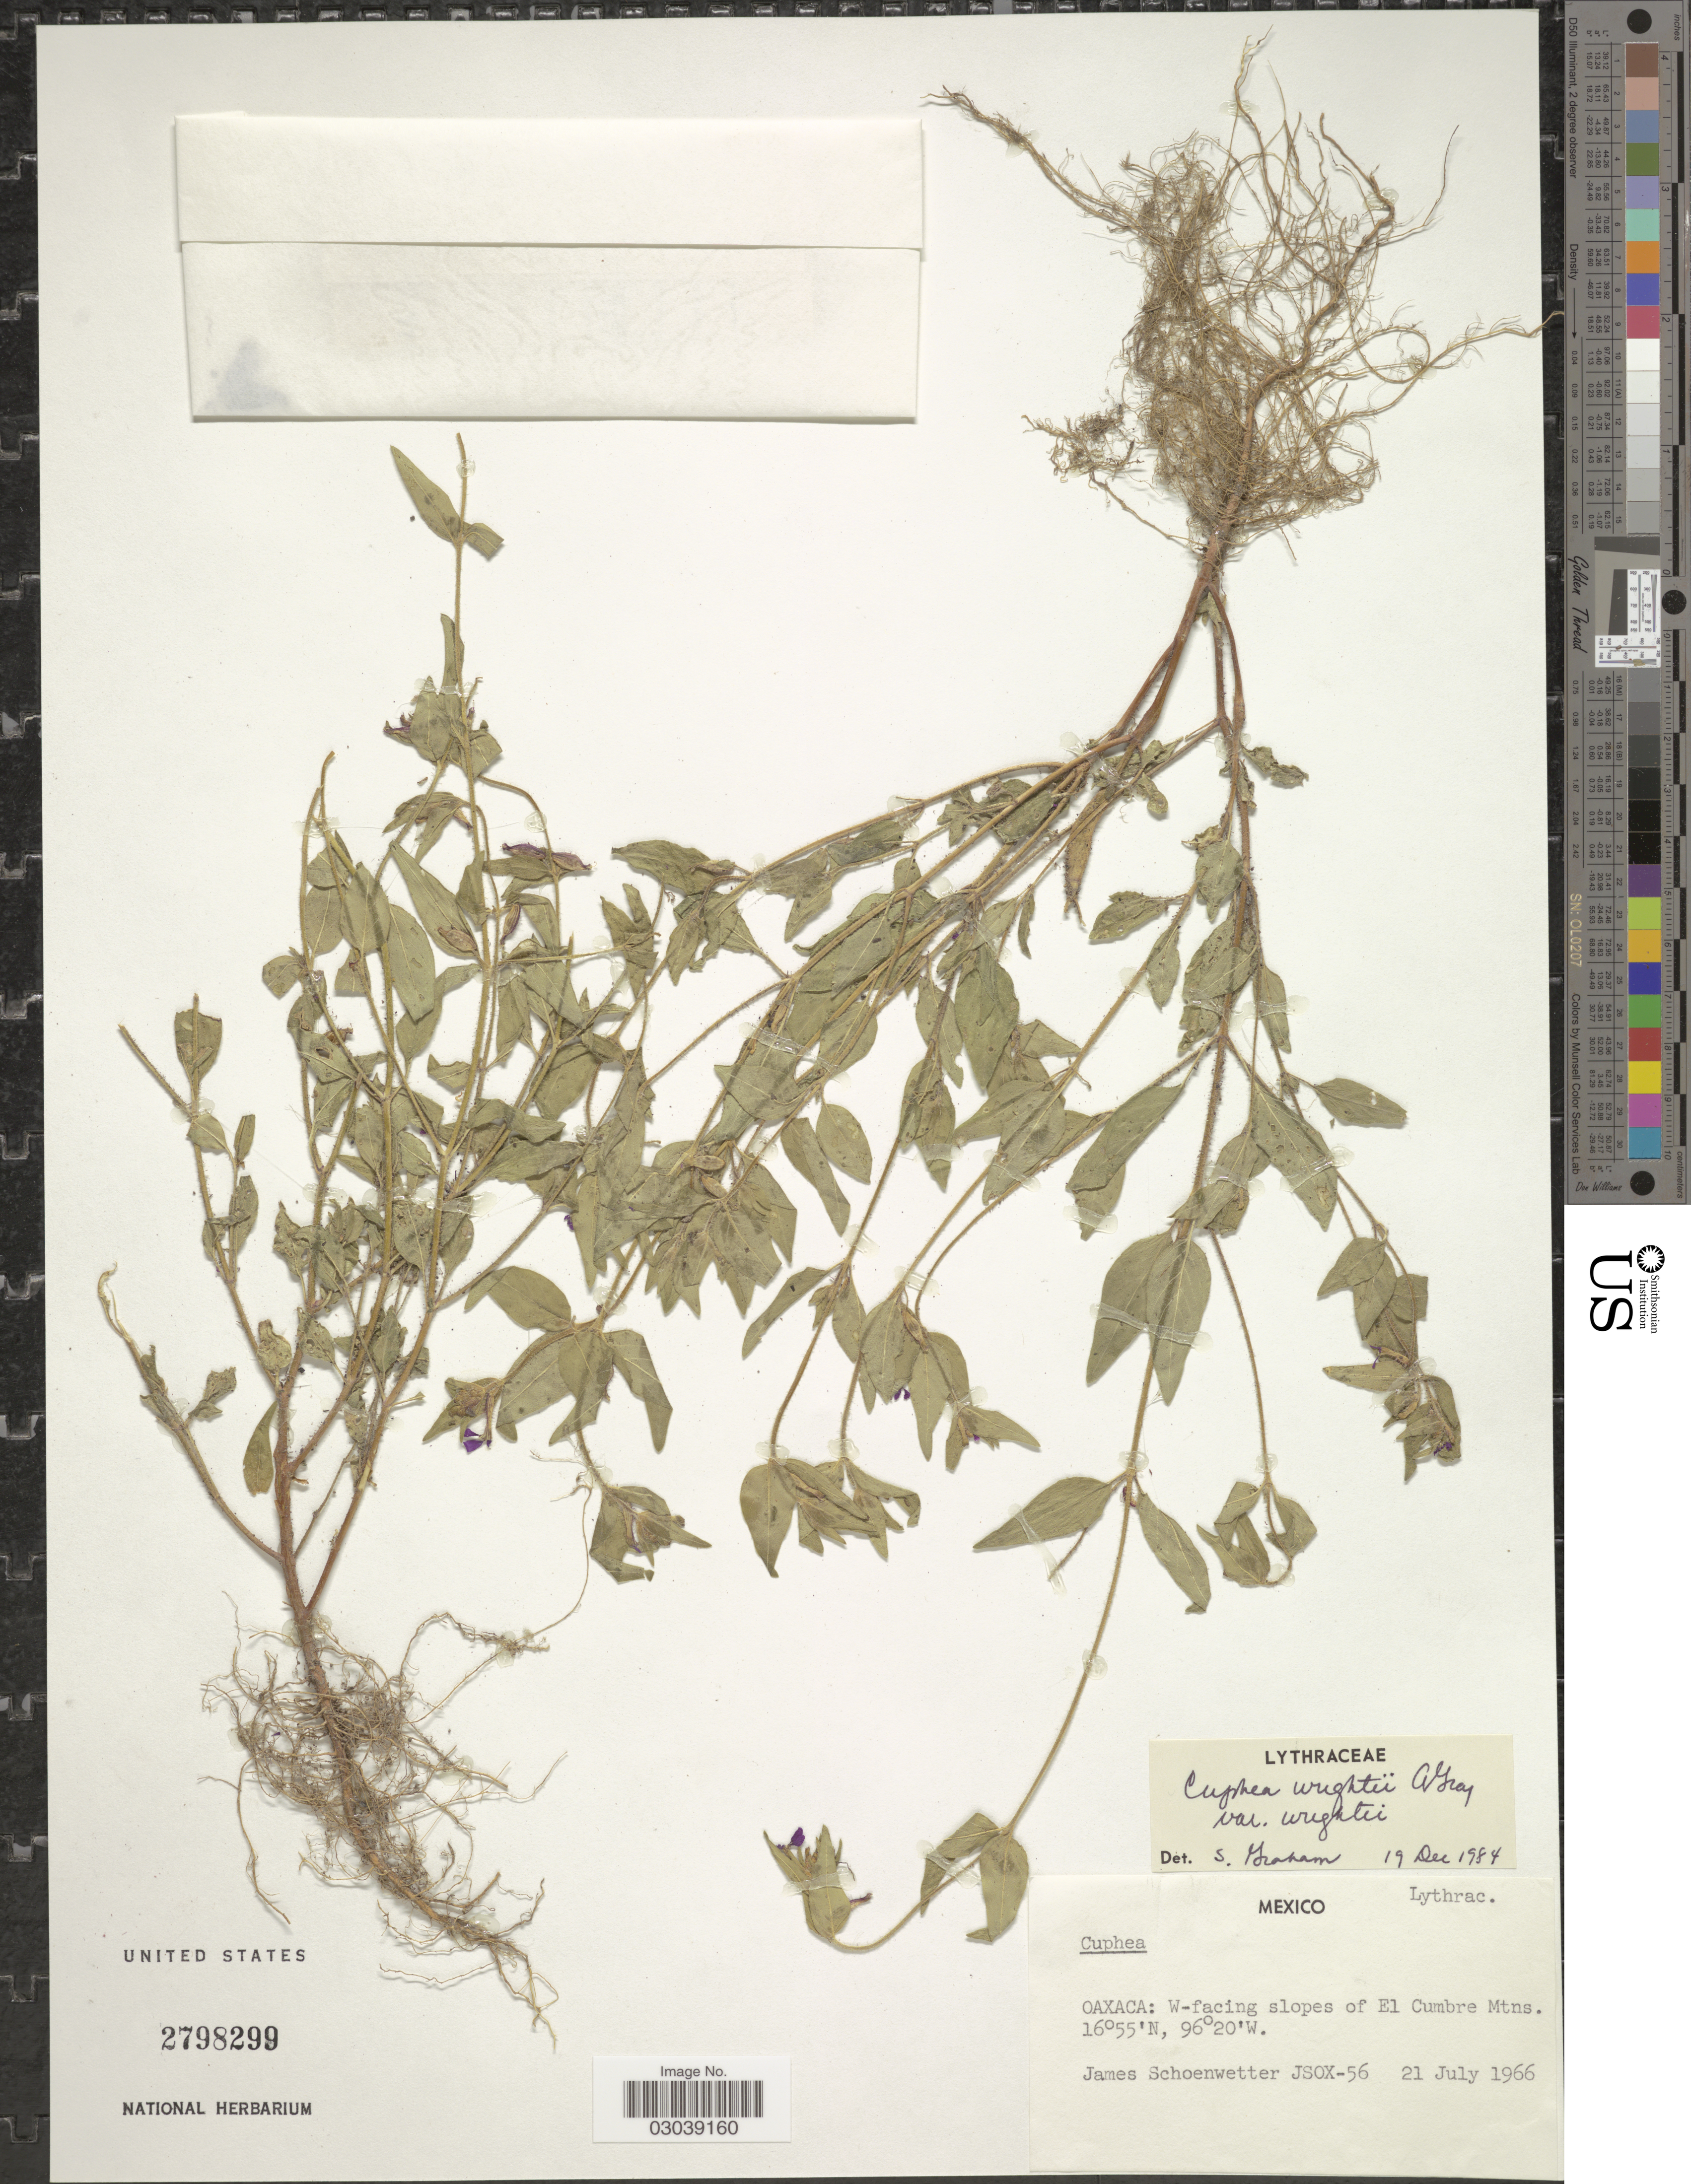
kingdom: Plantae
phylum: Tracheophyta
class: Magnoliopsida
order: Myrtales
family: Lythraceae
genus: Cuphea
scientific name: Cuphea wrightii var. wrightii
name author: A. Gray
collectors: J. Schoenwetter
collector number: JSOX-56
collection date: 1966-07-21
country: Mexico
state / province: Oaxaca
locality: W-facing slopes of El Cumbre Mtns.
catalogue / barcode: US 2798299